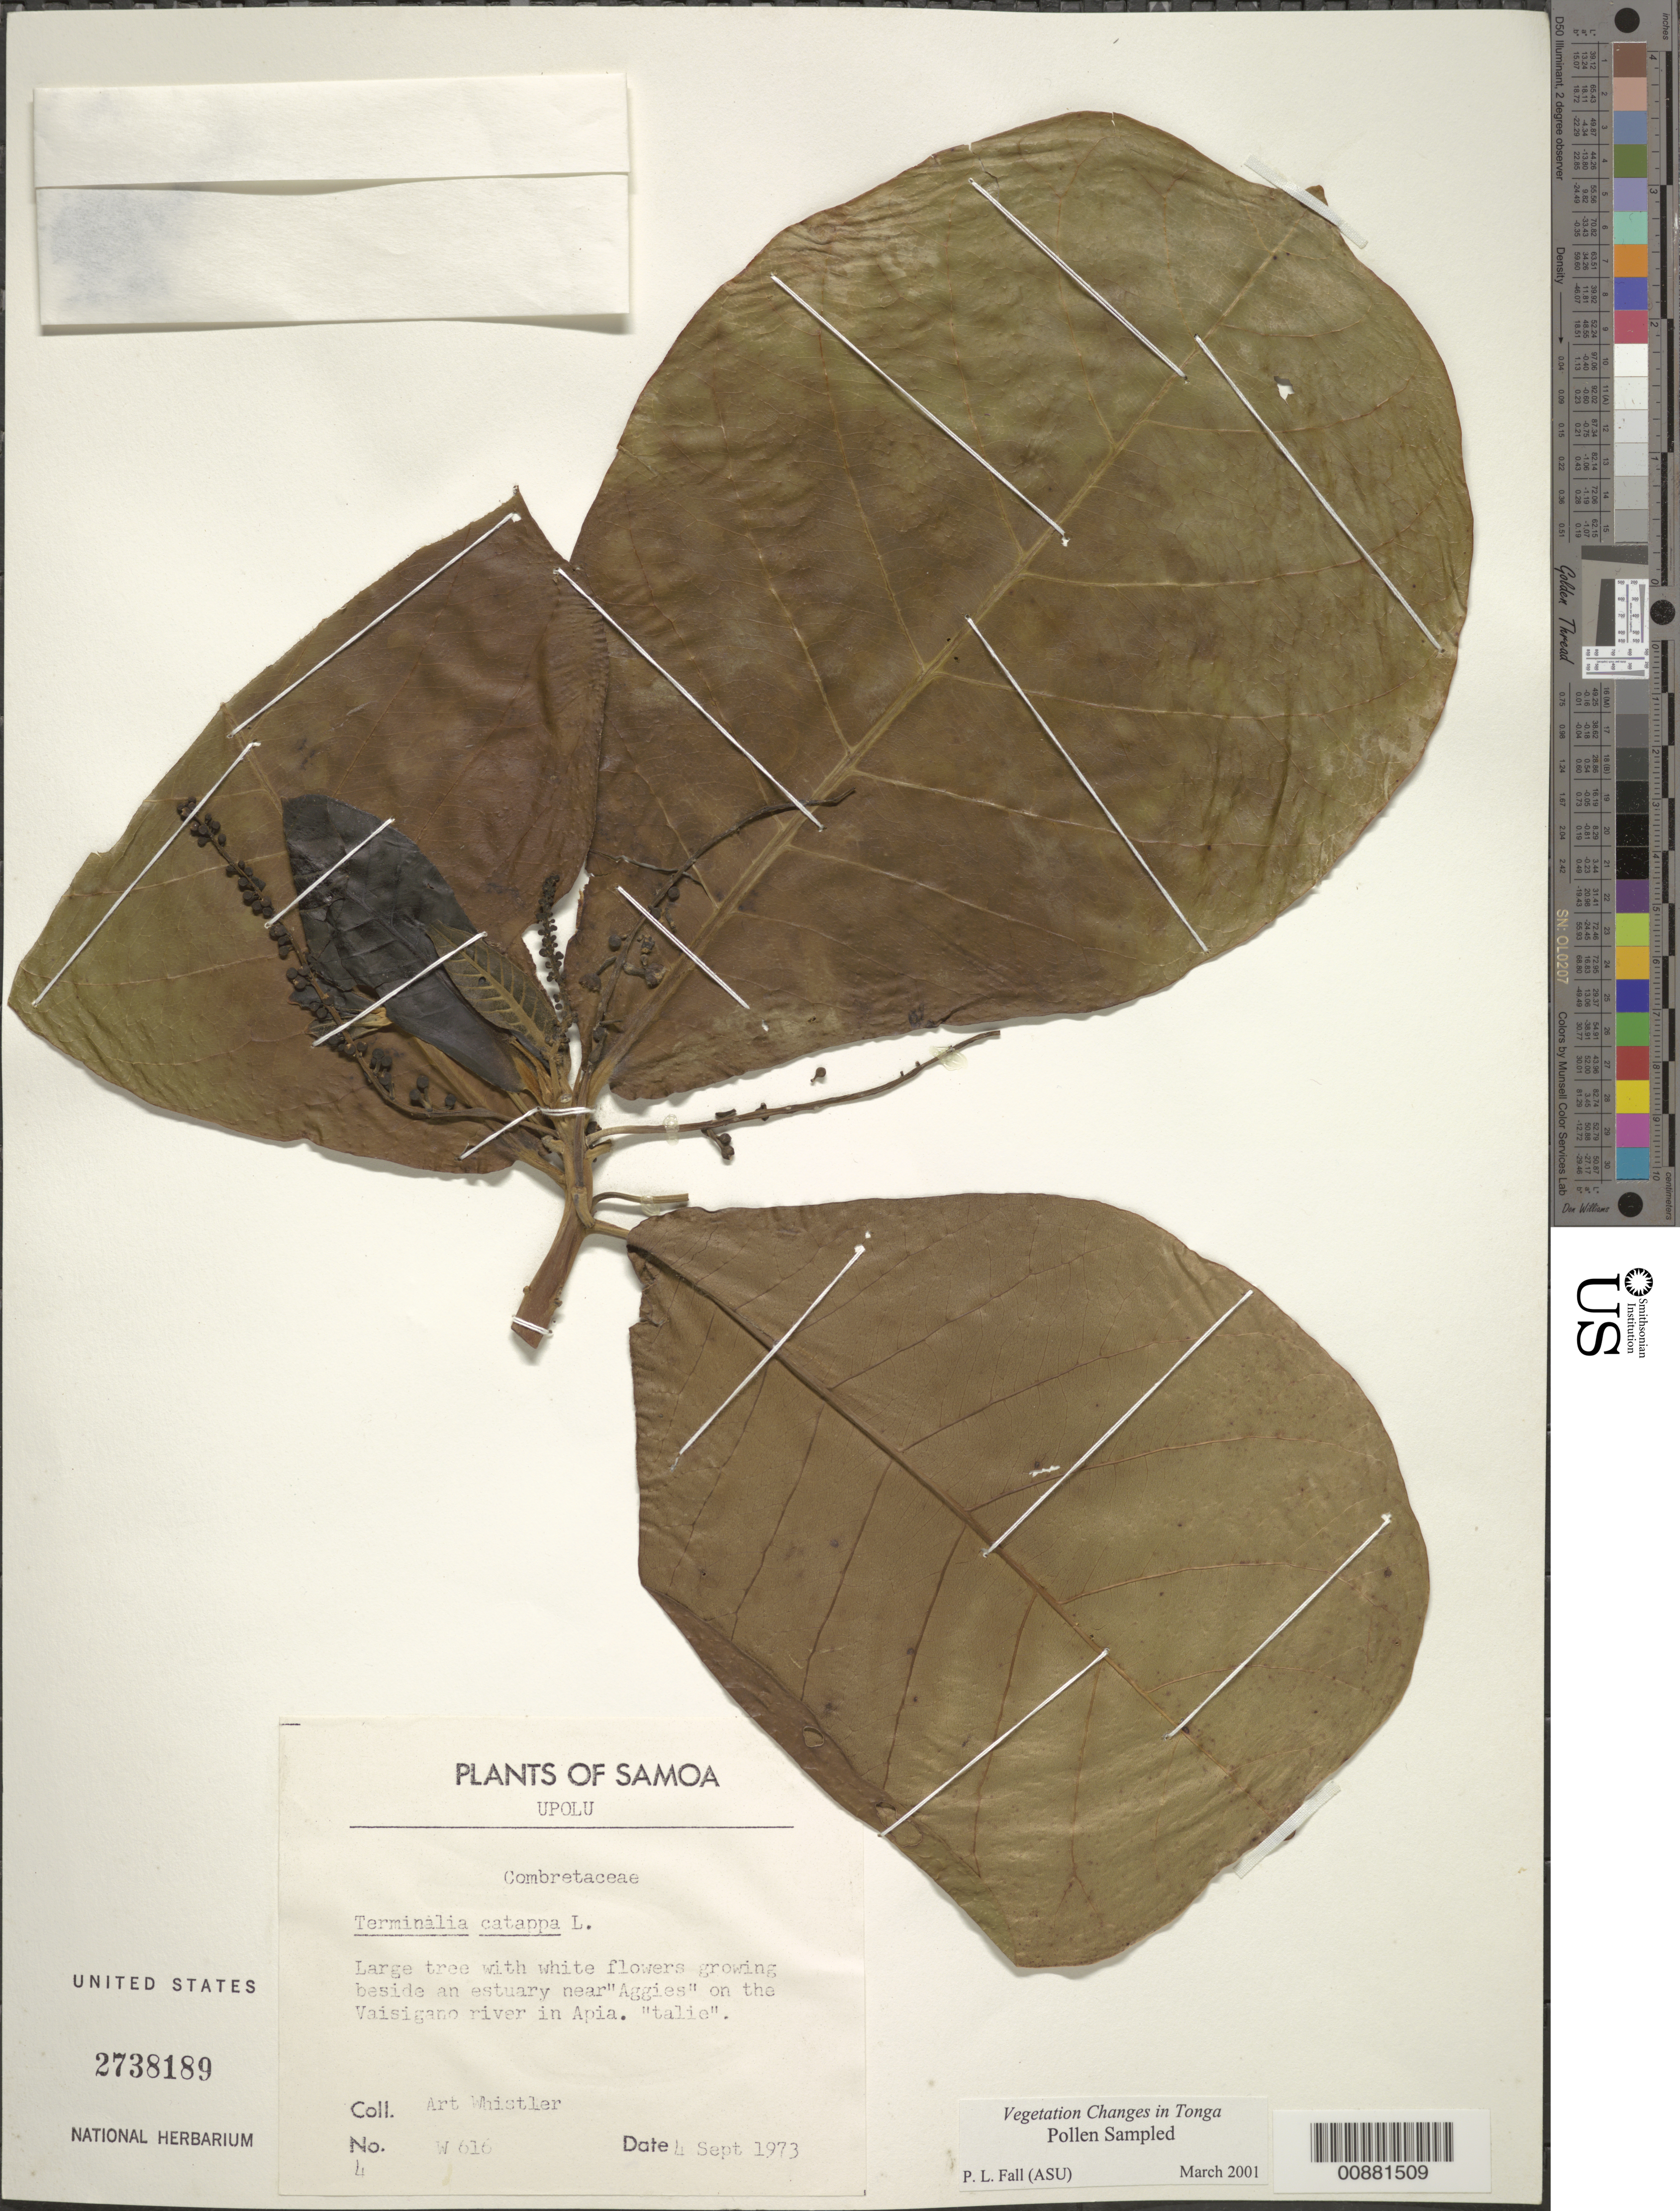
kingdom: Plantae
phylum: Tracheophyta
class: Magnoliopsida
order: Myrtales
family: Combretaceae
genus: Terminalia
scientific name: Terminalia catappa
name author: L.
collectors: A. Whistler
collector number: W 616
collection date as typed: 04 Sep 1973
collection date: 1973-09-04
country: Samoa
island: Upolu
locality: Upolu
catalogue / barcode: US 2738189